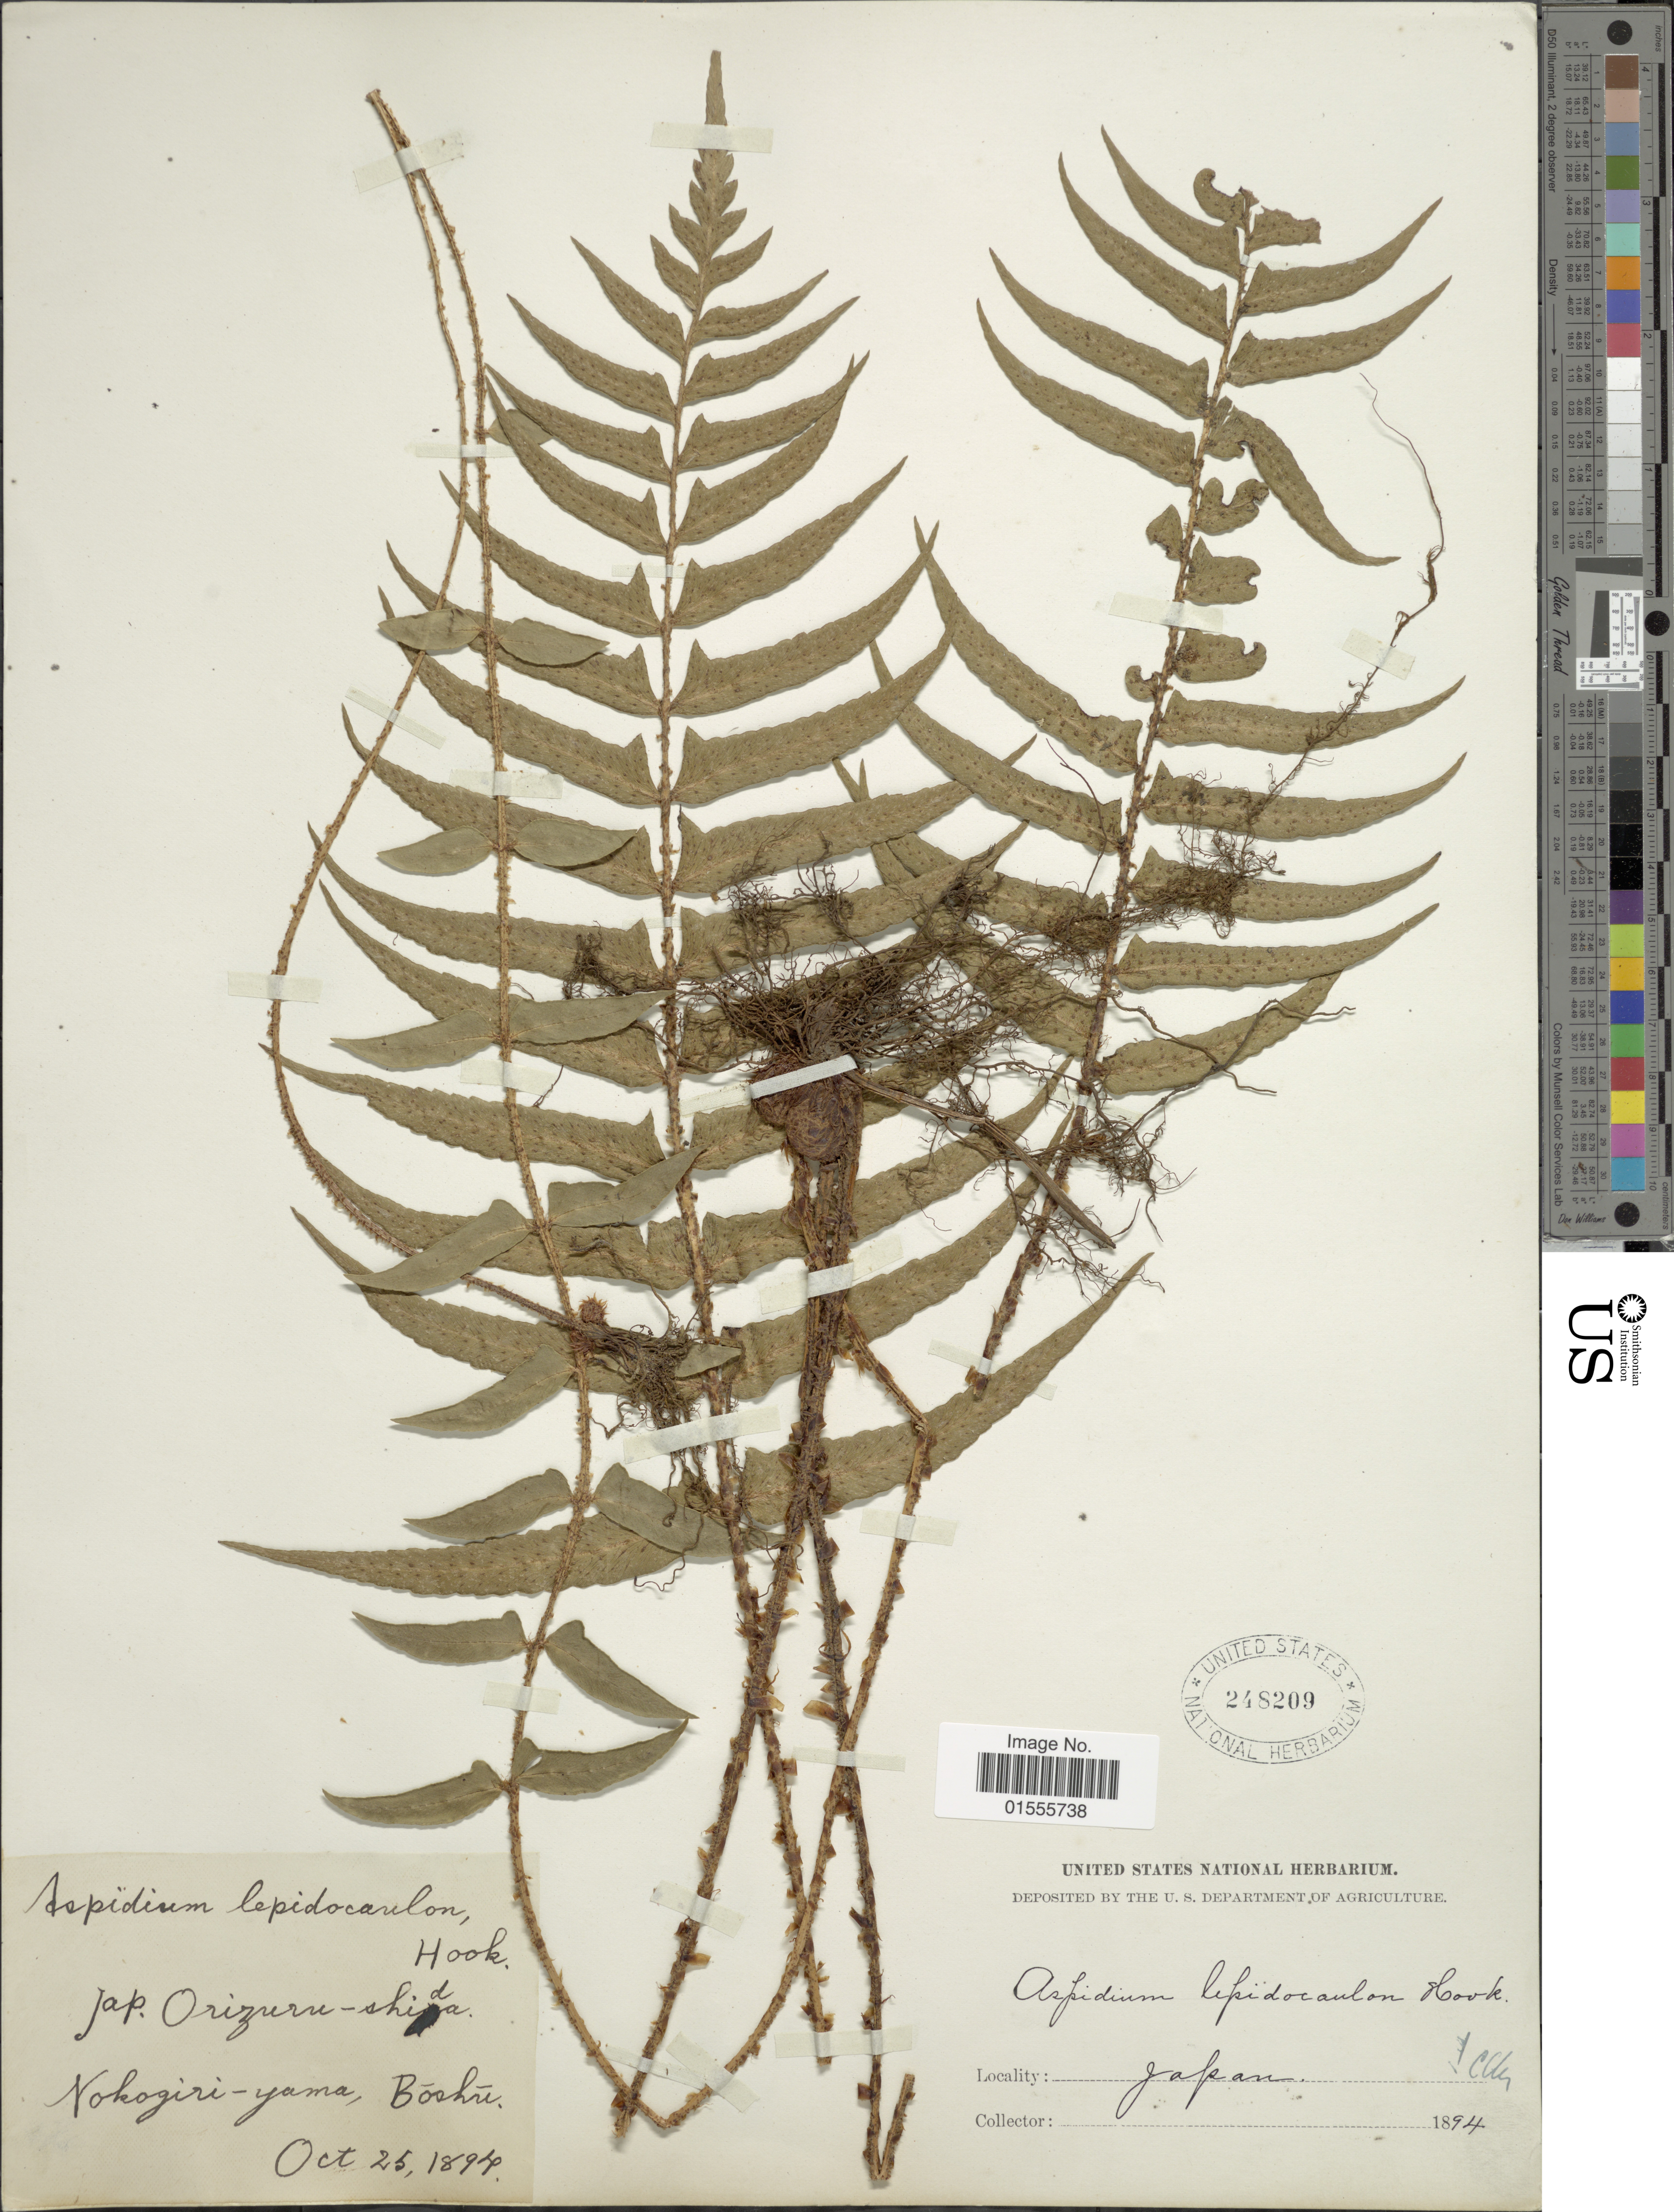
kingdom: Plantae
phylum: Tracheophyta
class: Polypodiopsida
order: Polypodiales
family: Dryopteridaceae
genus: Cyrtomidictyum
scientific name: Cyrtomidictyum lepidocaulon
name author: (Hook.) Ching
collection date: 1894-10-25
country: Japan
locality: Nokogiri-yama, Boshu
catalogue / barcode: US 248209